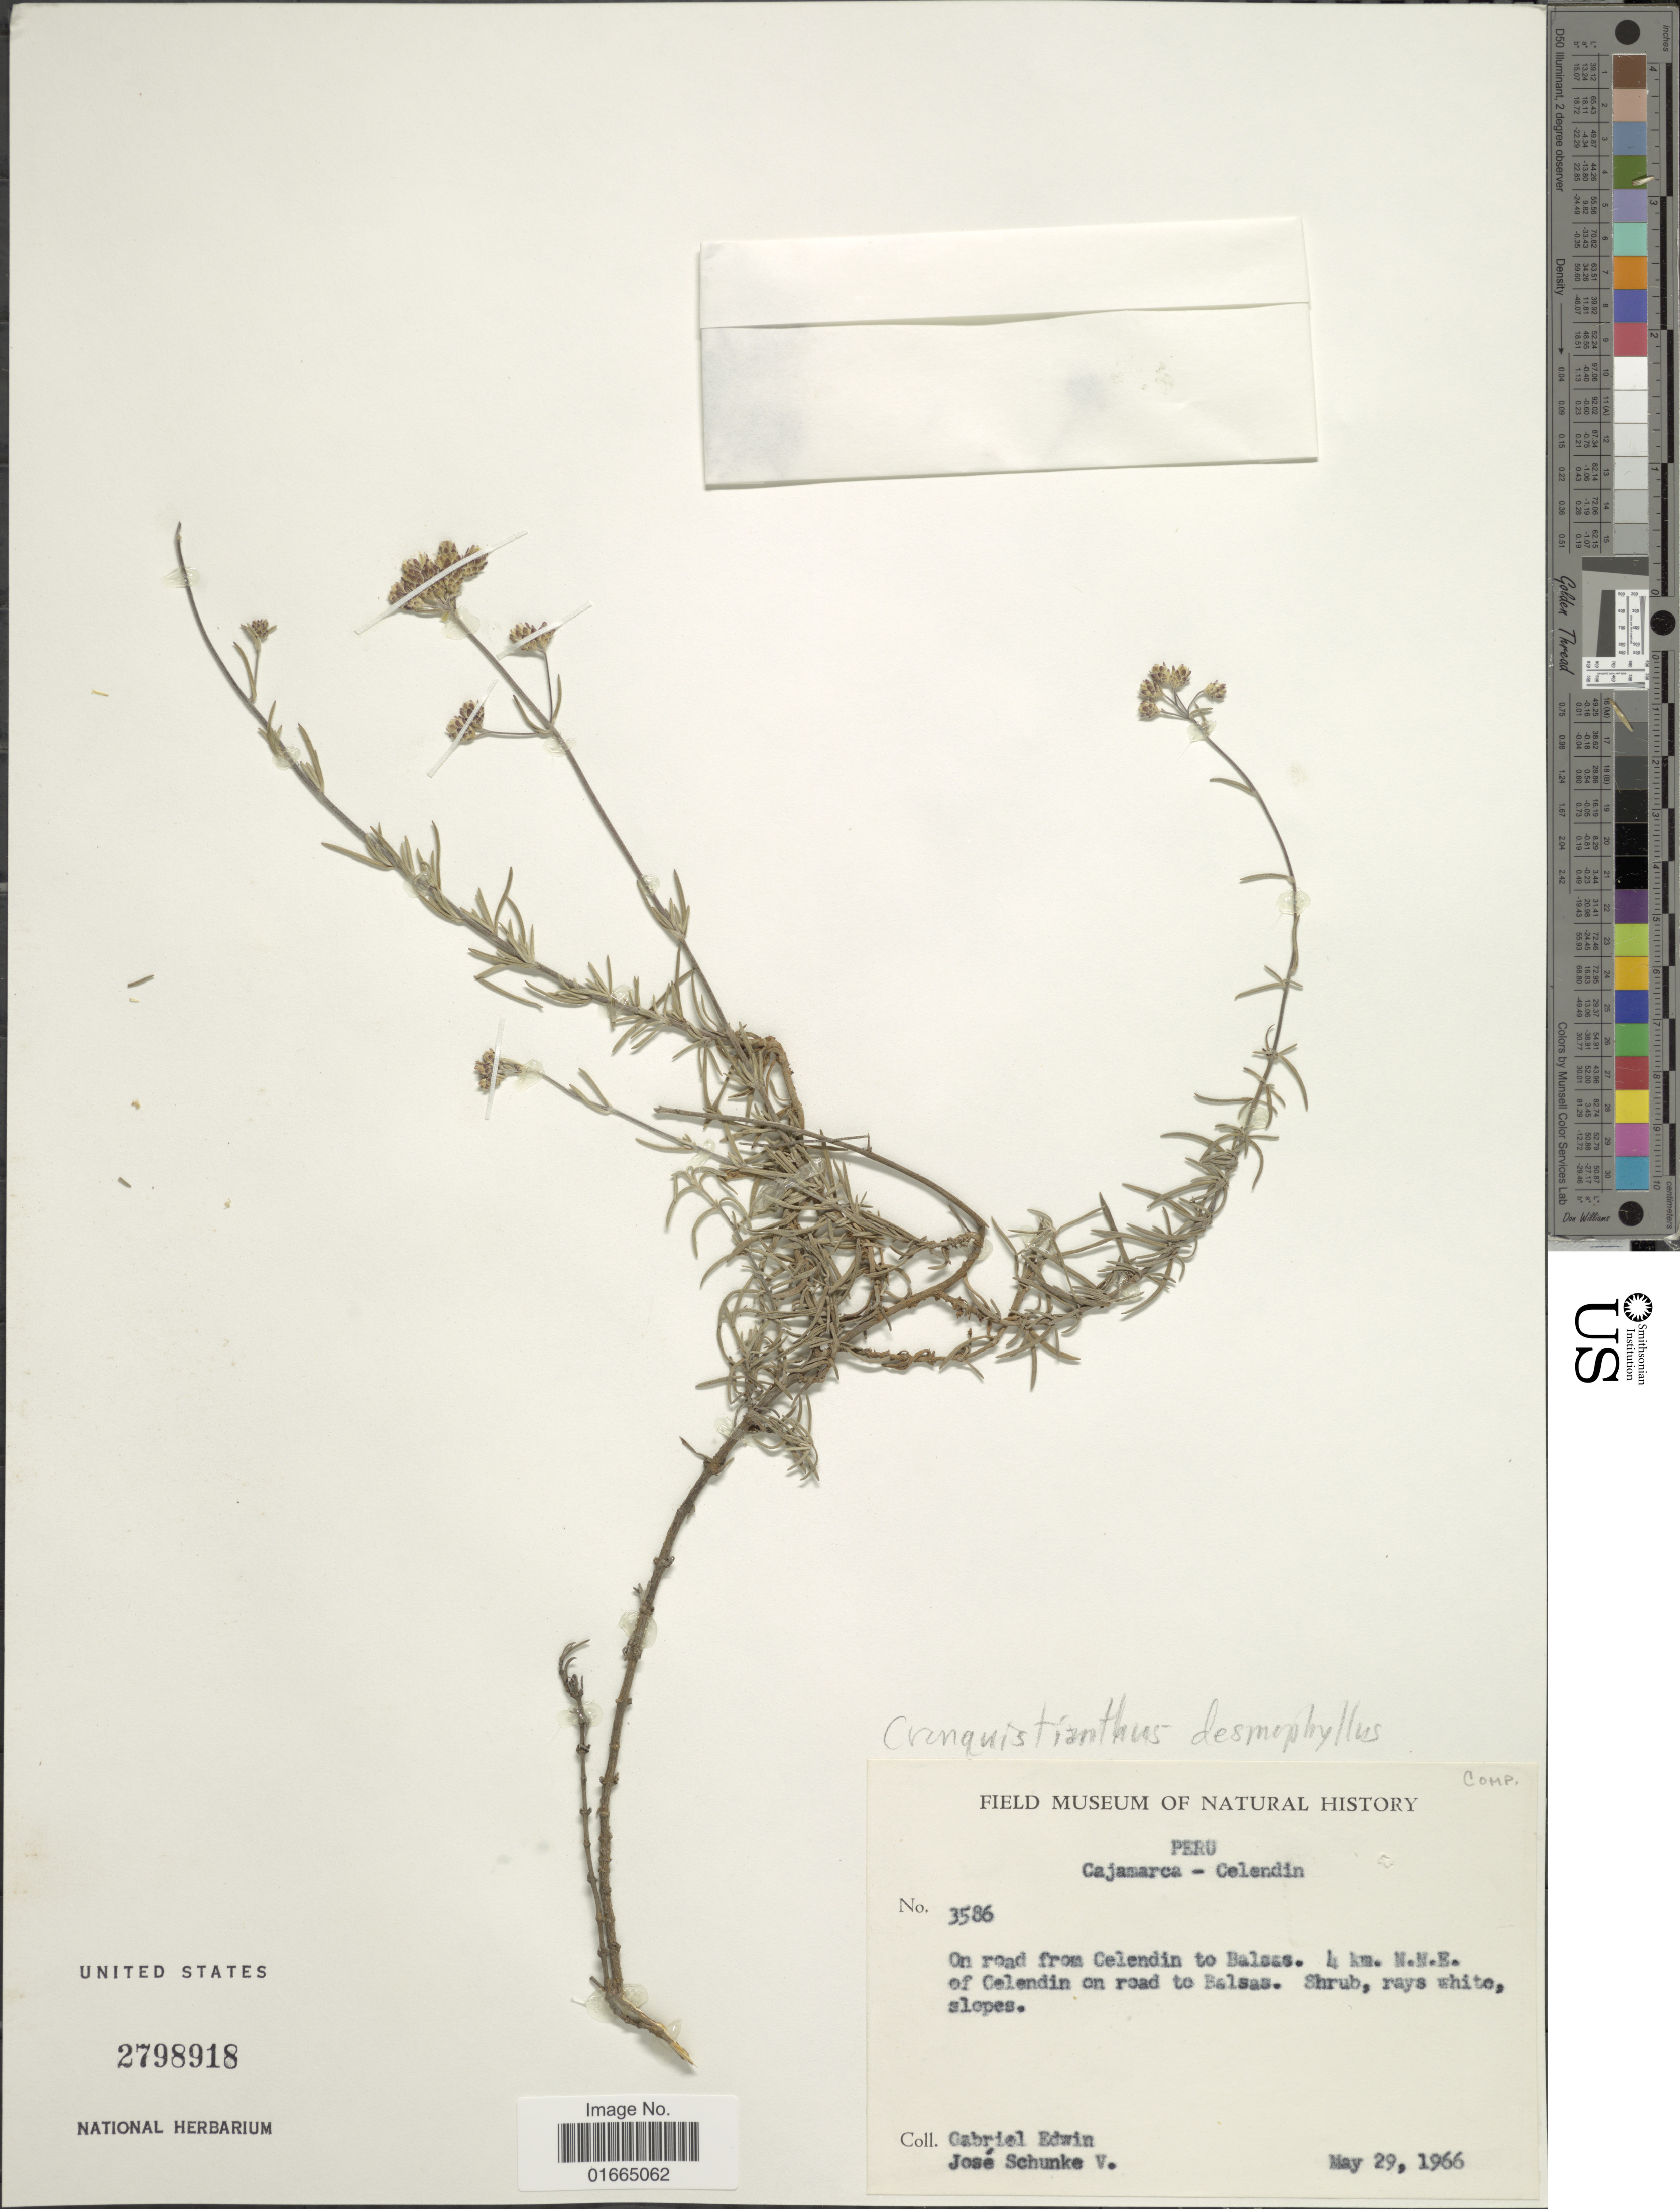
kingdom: Plantae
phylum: Tracheophyta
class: Magnoliopsida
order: Asterales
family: Asteraceae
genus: Cronquistianthus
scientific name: Cronquistianthus desmophyllus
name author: (B.L. Rob.) R.M. King & H. Rob.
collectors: G. Edwin & J. Schunke Vigo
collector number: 3586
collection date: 1966-05-29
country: Peru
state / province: Cajamarca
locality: Cajamarca - Celendin. On road from Celendin to Balsas. 4 km. N.N.E. of Celendin on road to Balsas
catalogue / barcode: US 2798918